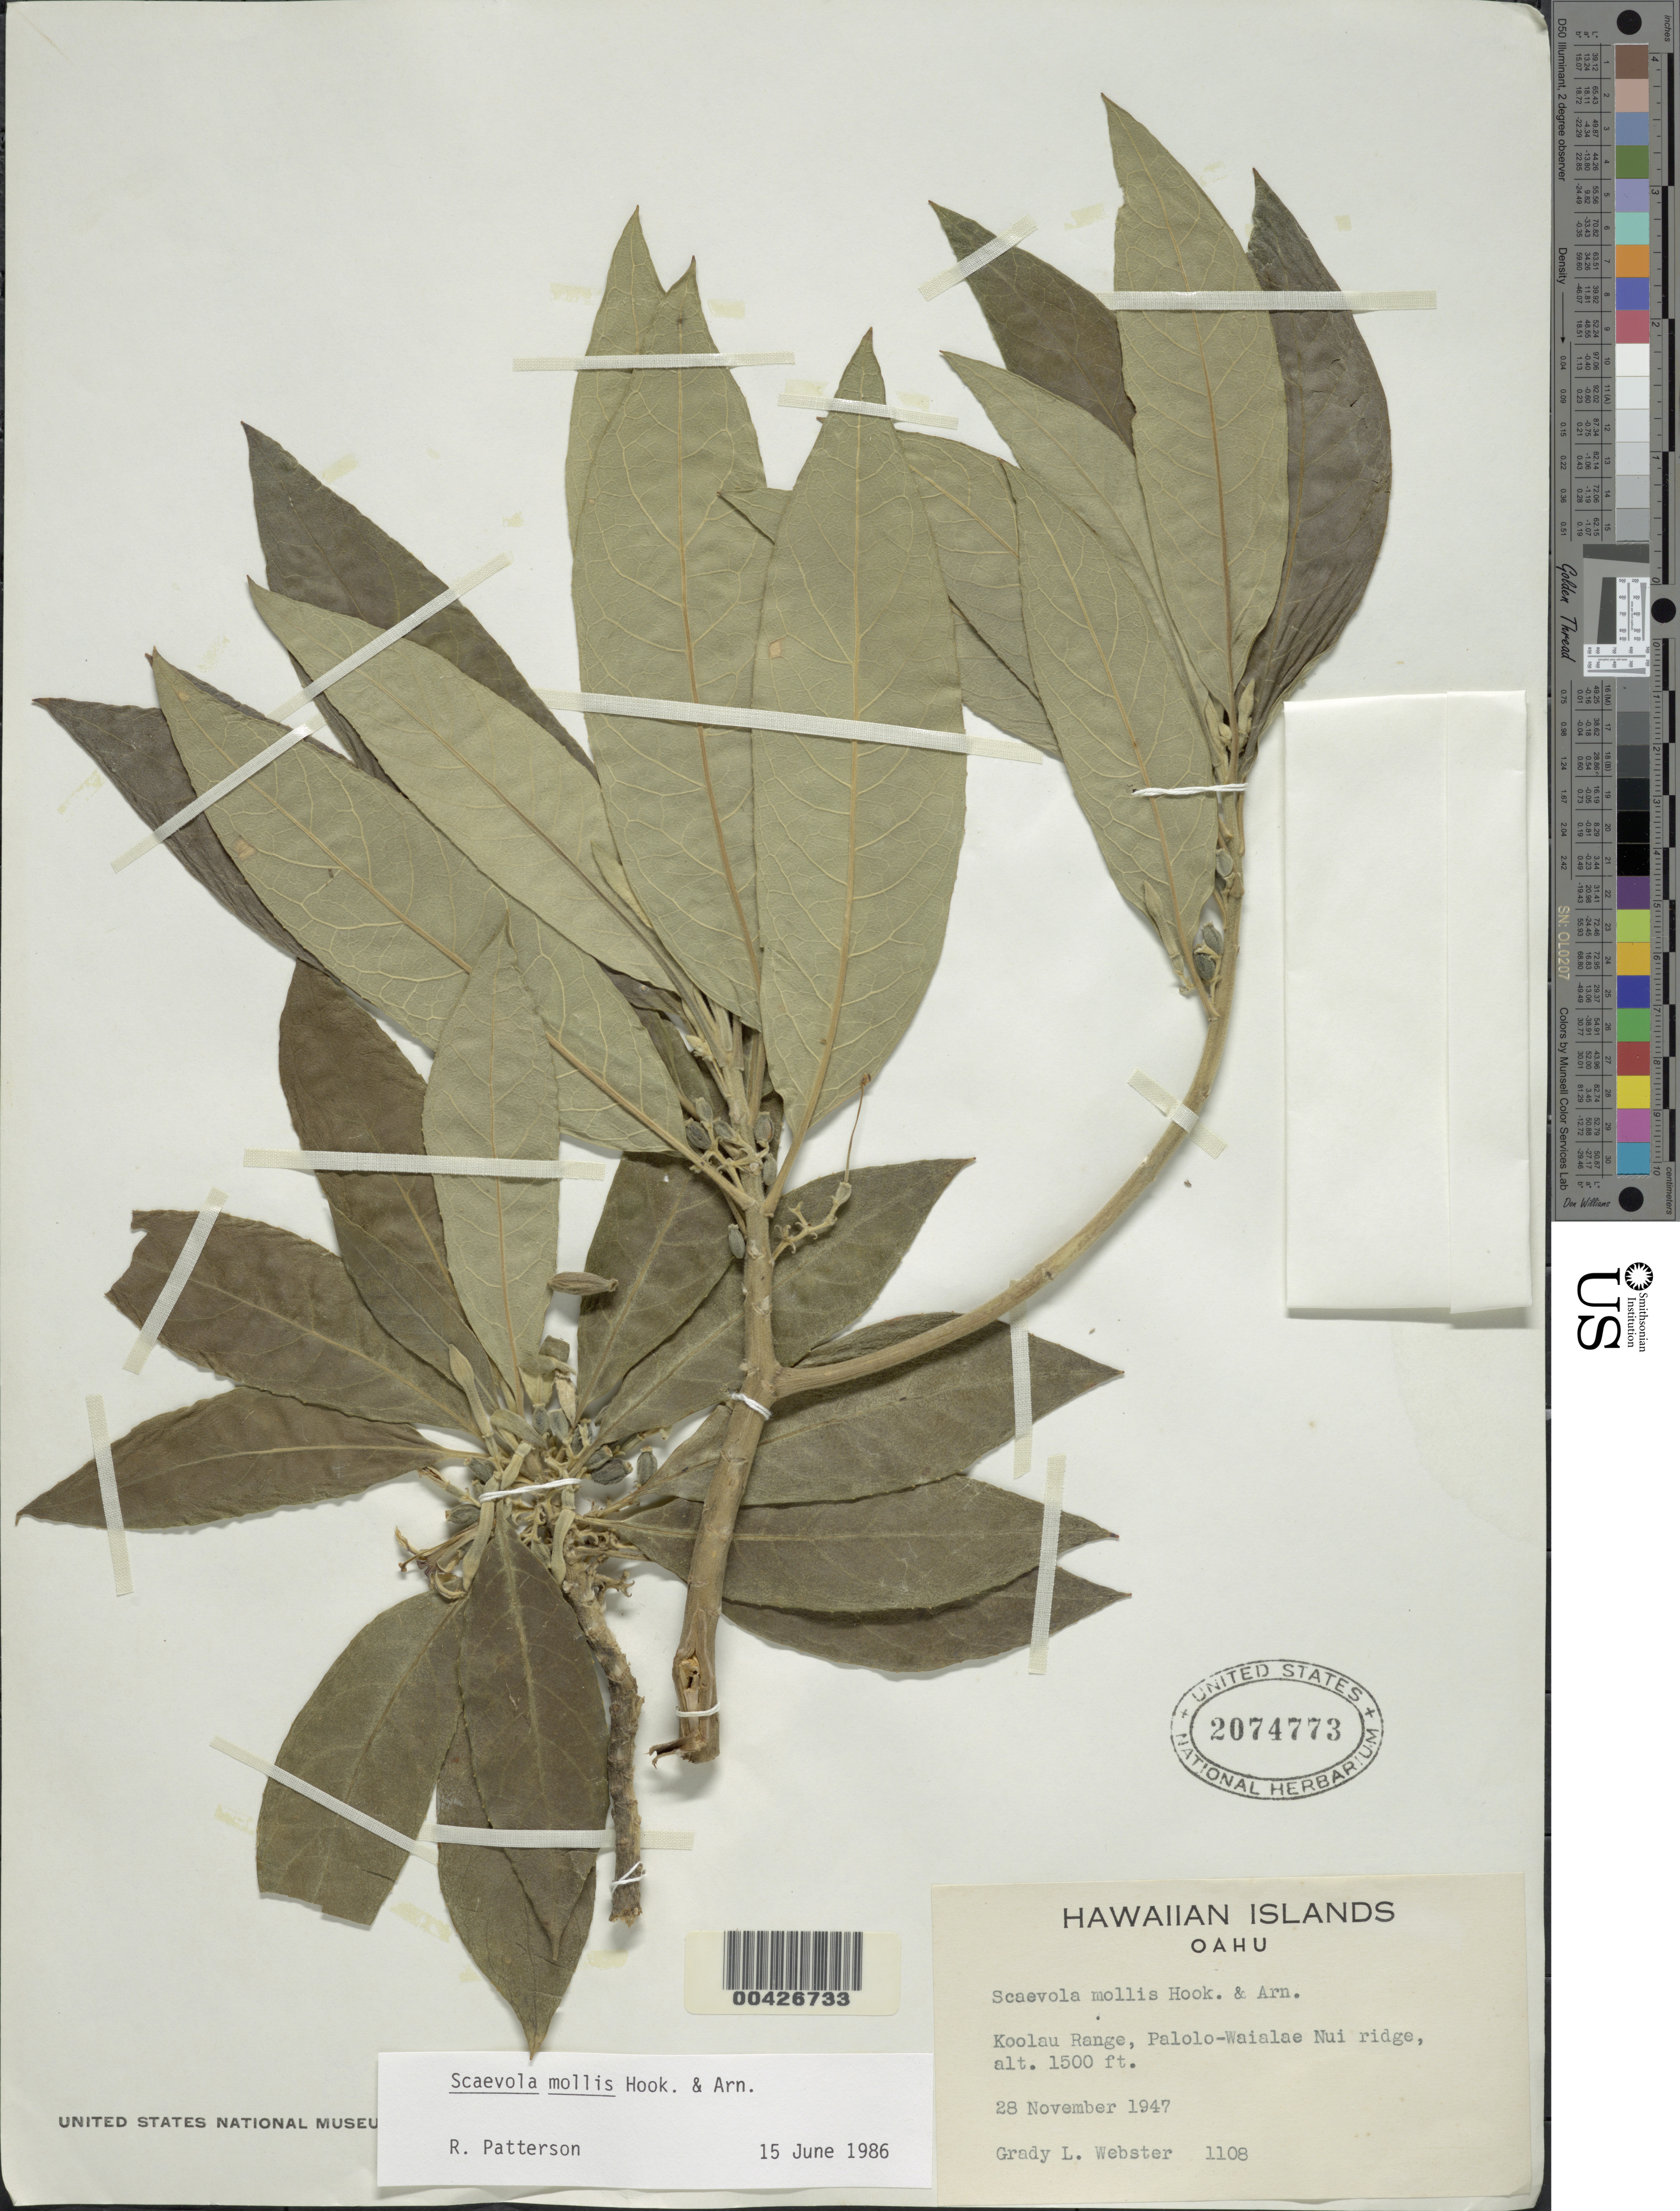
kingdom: Plantae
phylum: Tracheophyta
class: Magnoliopsida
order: Asterales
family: Goodeniaceae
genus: Scaevola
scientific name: Scaevola mollis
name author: Hook. & Arn.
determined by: Patterson, R.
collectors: G. L. Webster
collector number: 1108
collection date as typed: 28 Nov 1947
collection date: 1947-11-28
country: United States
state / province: Hawaii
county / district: Honolulu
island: Oahu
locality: Koolau Range, Palolo-Waialae Nui ridge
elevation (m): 457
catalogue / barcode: US 2074773